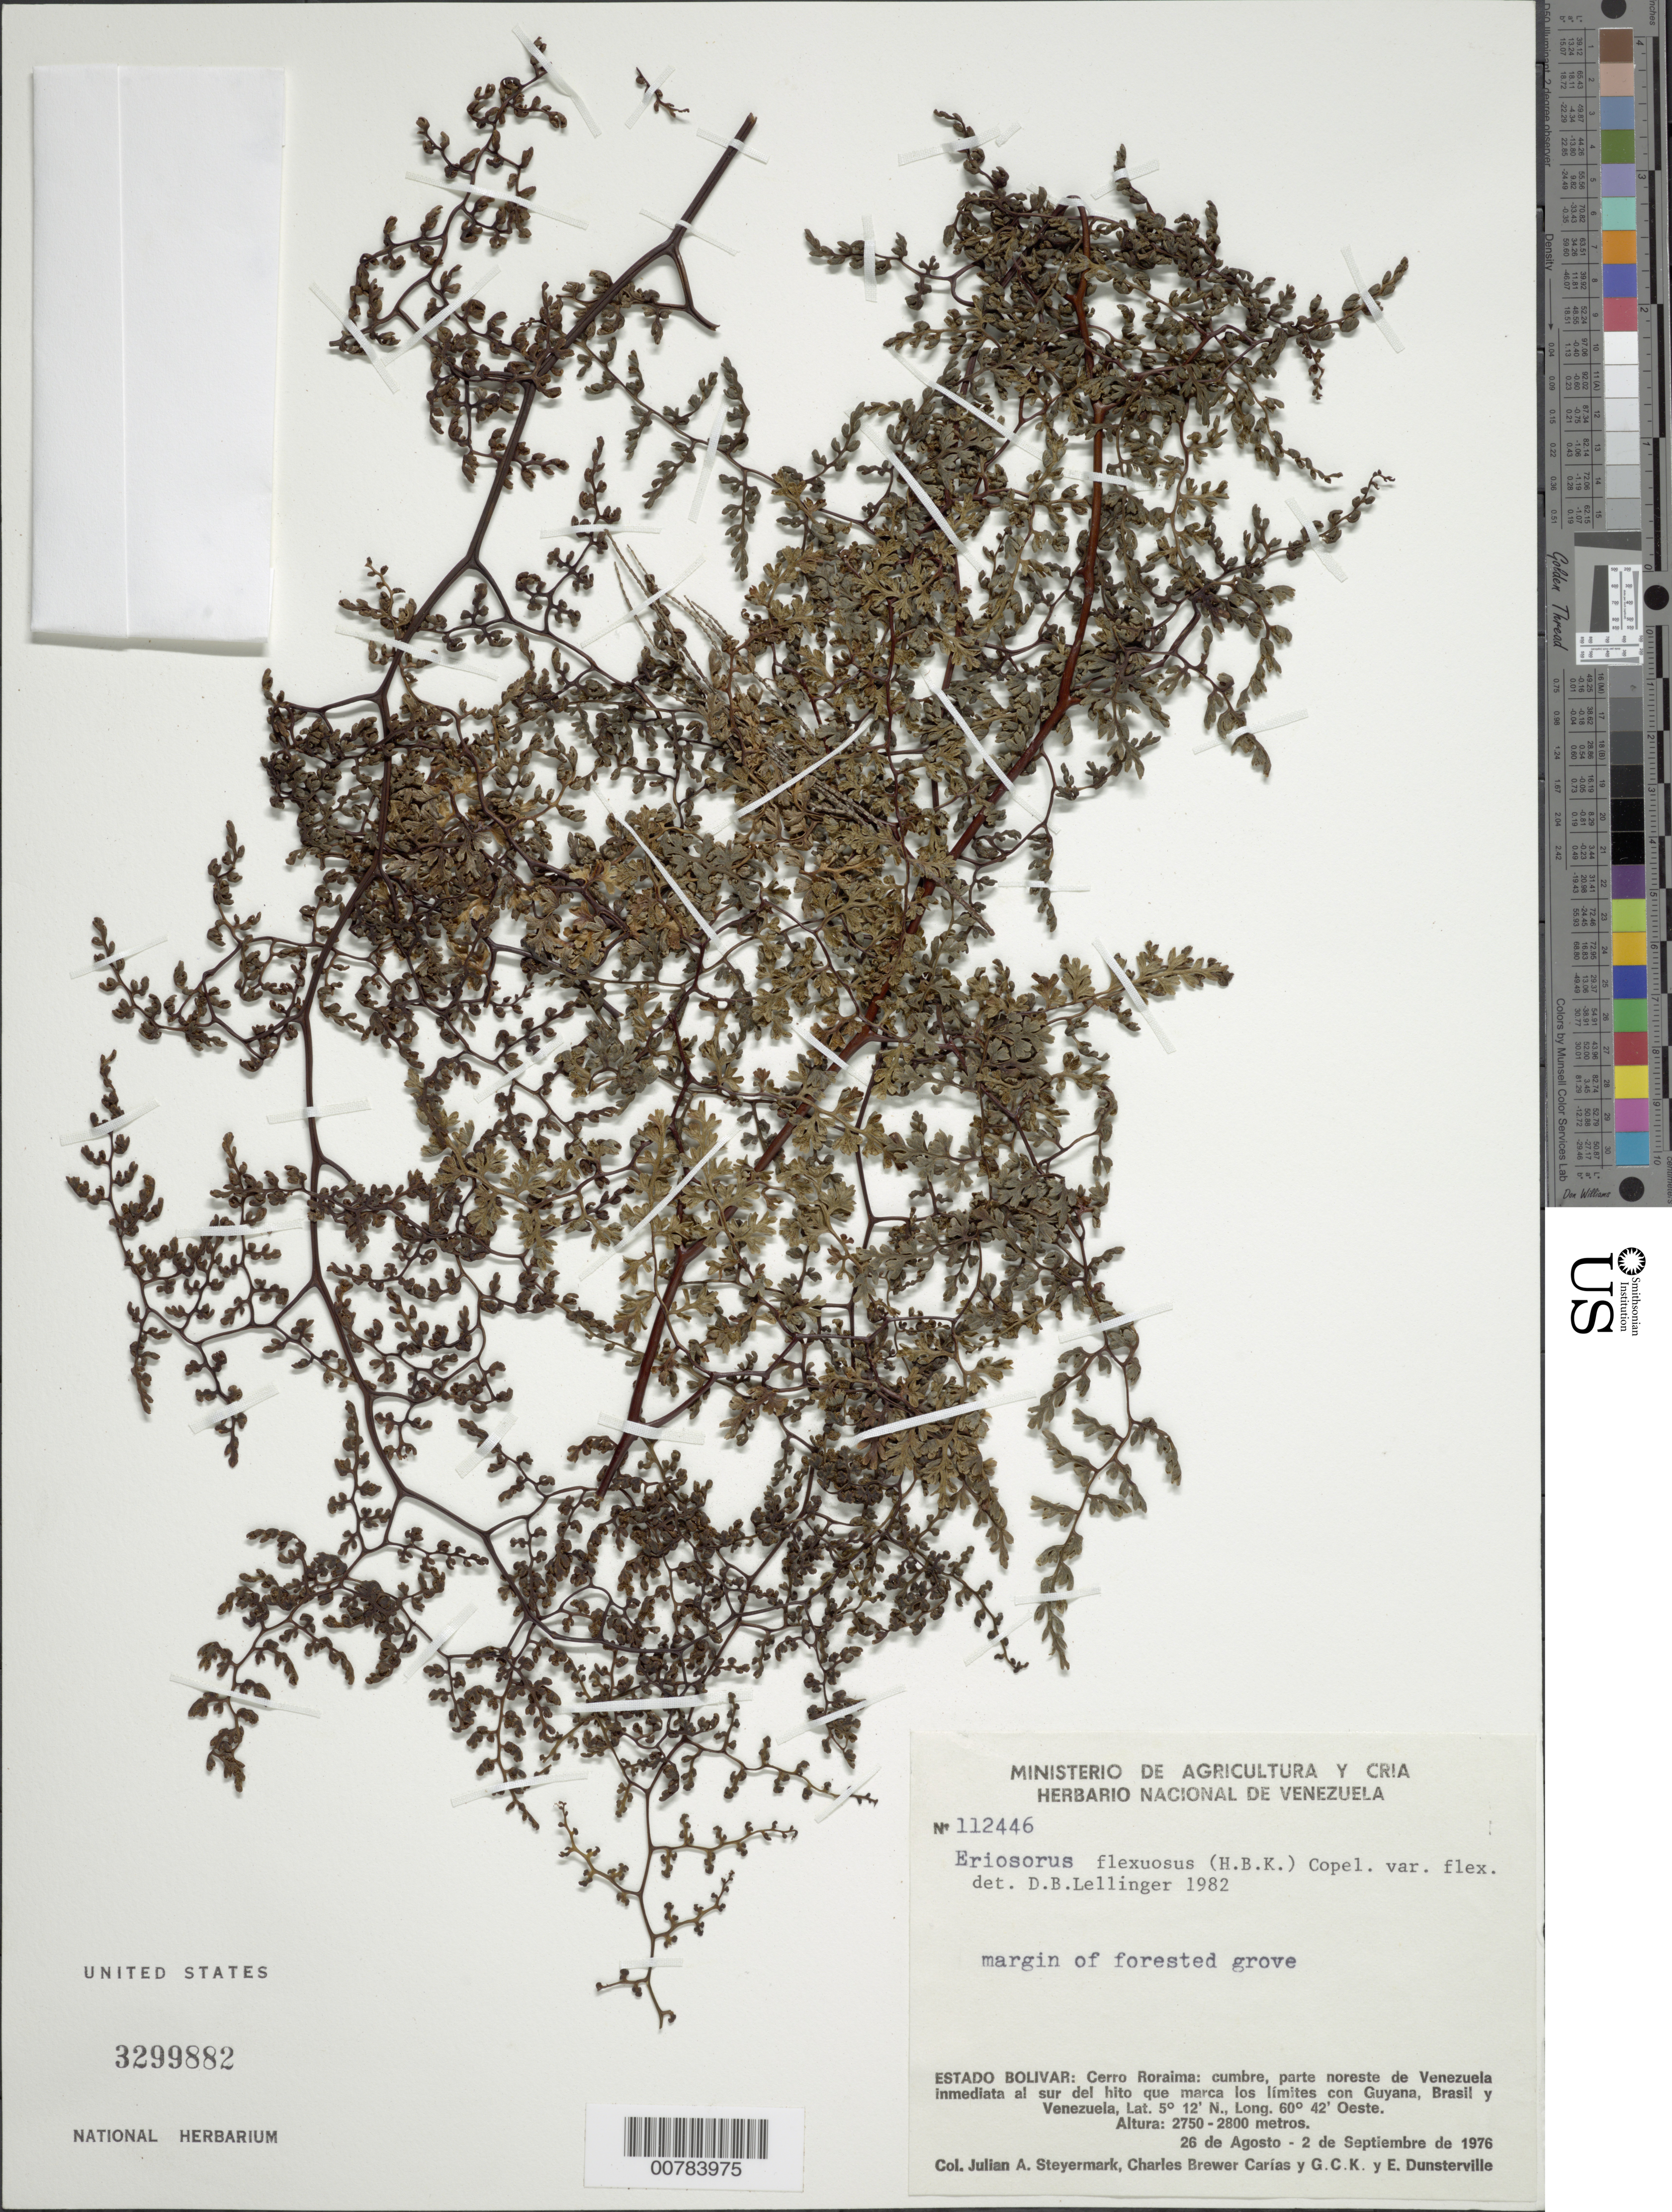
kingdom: Plantae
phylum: Tracheophyta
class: Polypodiopsida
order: Polypodiales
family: Pteridaceae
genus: Jamesonia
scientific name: Jamesonia flexuosa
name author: (Humb. & Bonpl.) Christenh.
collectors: J. Steyermark, C. Brewer-Carias, G. C. K. Dunsterville & E. Dunsterville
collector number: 112446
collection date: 1976-08-26/1976-09-02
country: Venezuela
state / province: Bolivar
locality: Margin of forested zone, cerro Roraima: cumbre, parte noreste de Venezuela immediata al sur del hito que marca los limites, con Guyana, Brasil y Venezuela.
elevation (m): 2750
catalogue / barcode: US 3299882